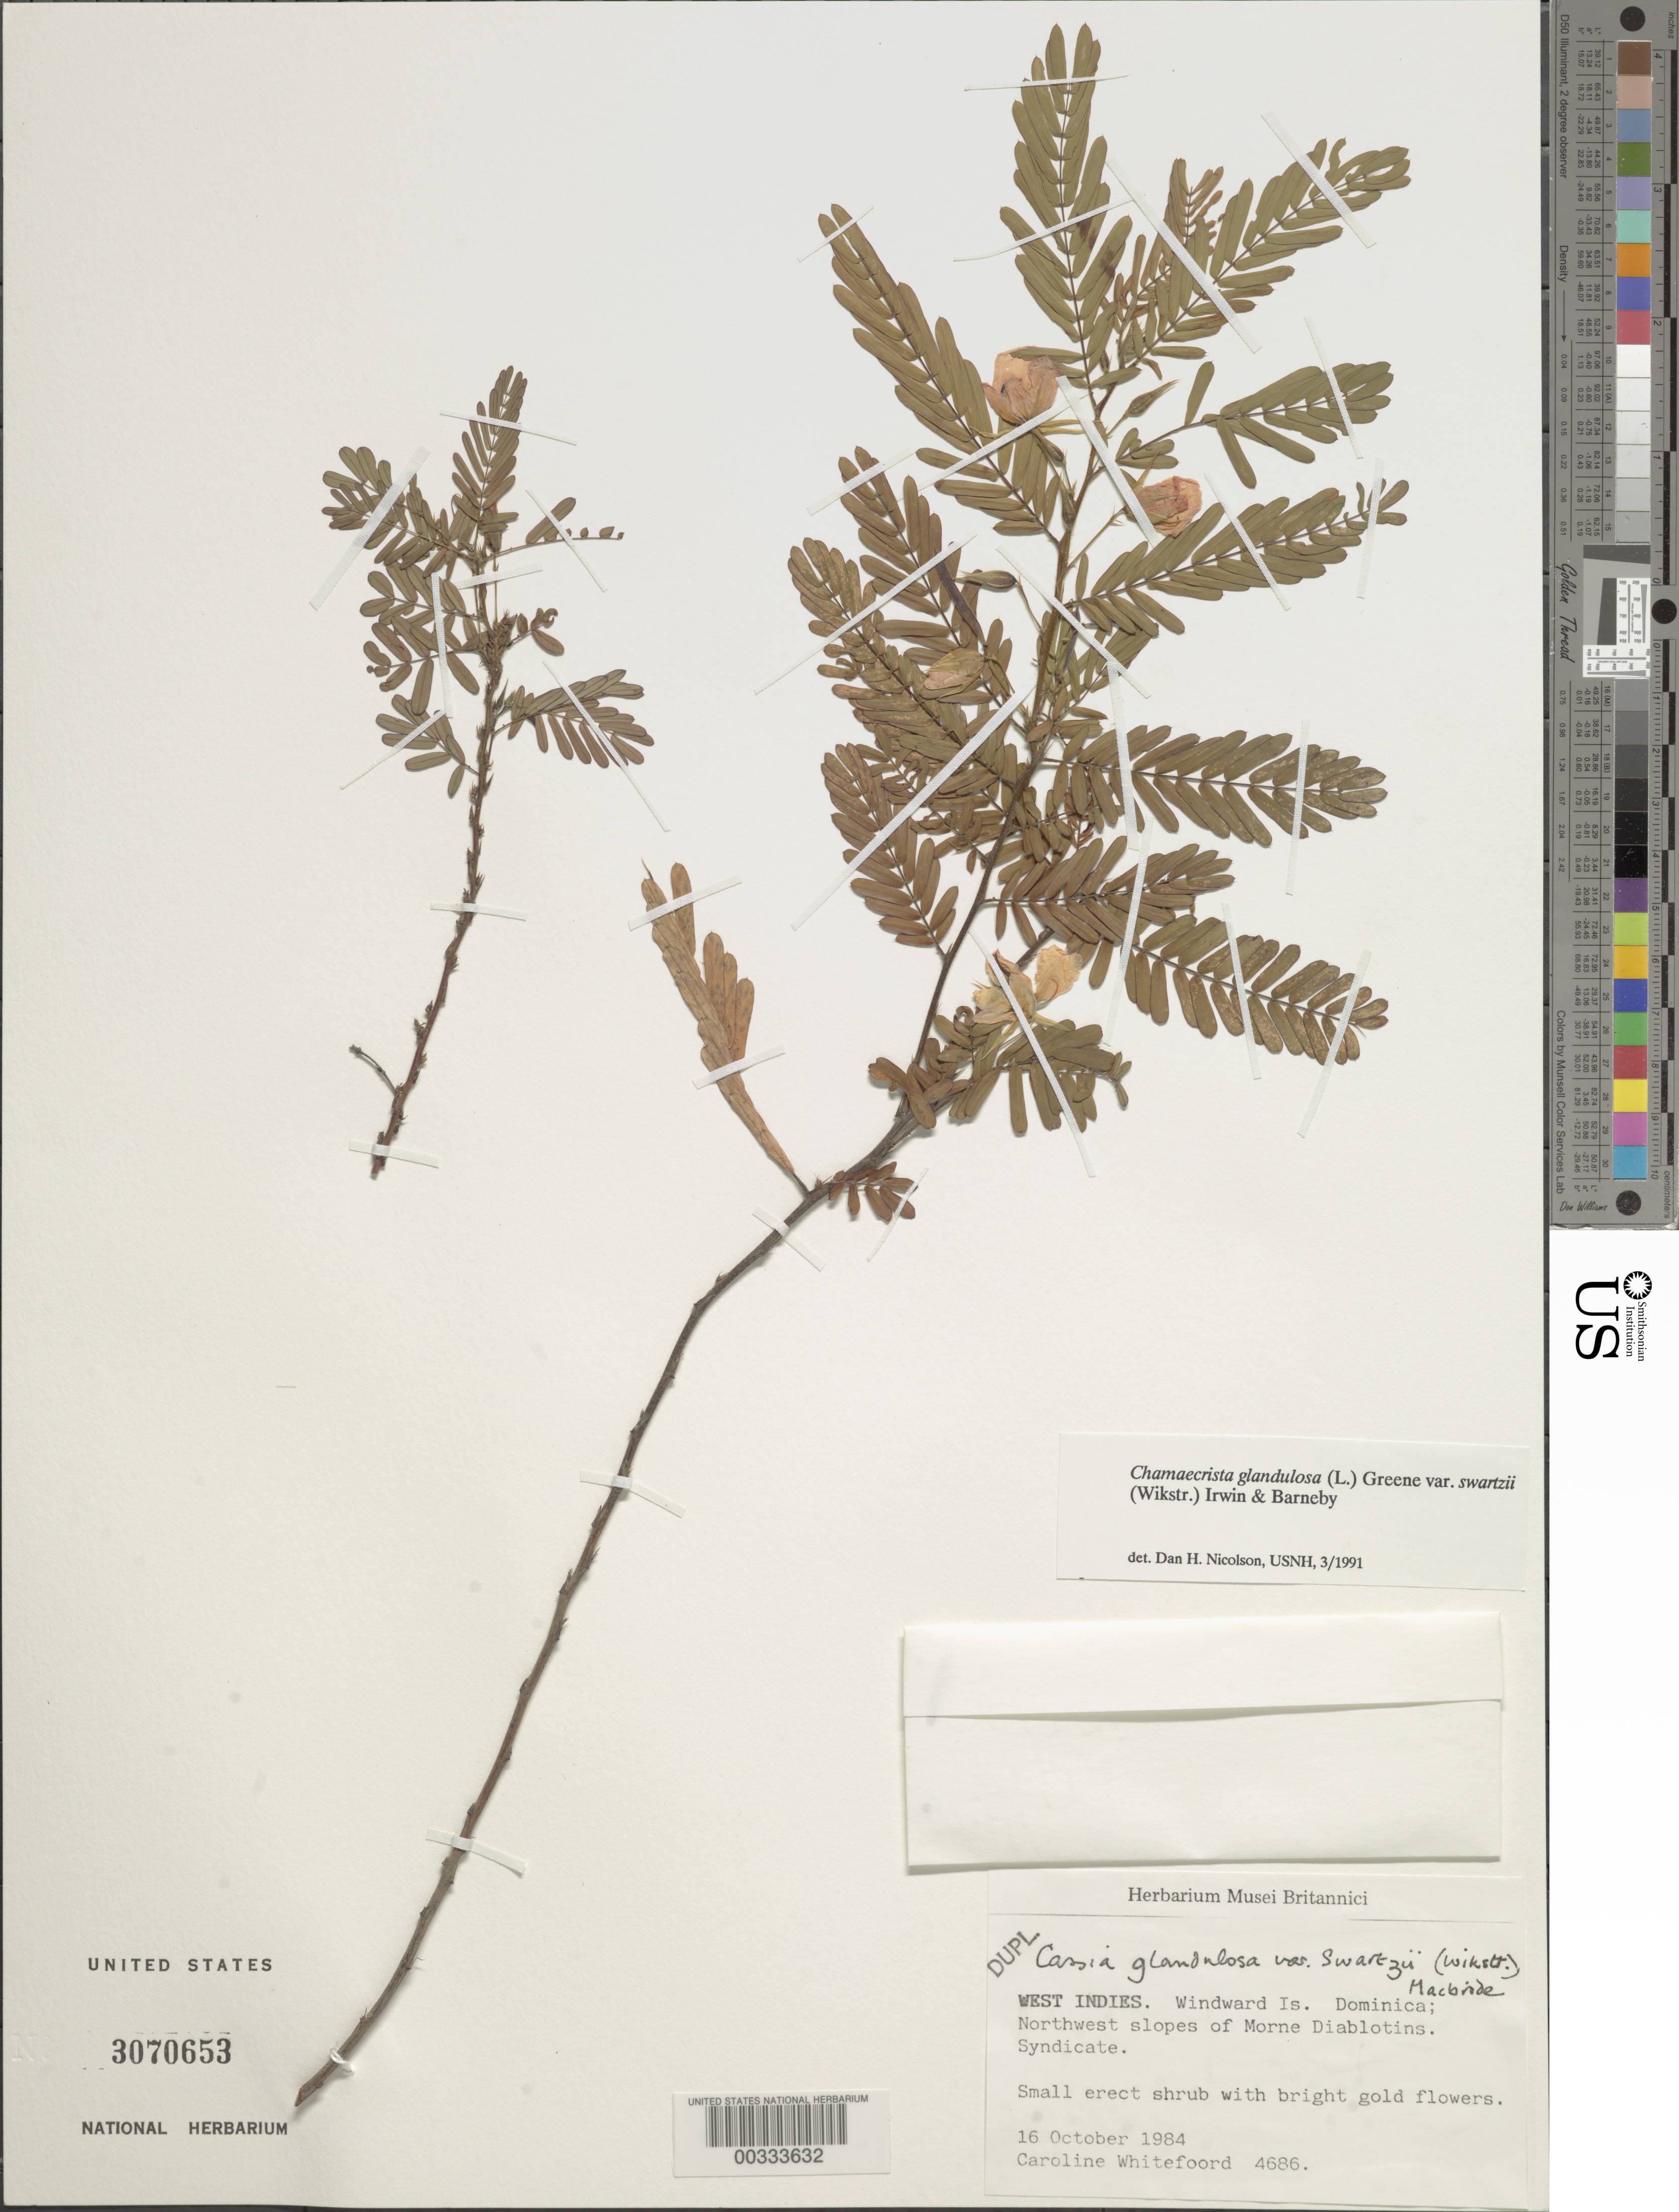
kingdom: Plantae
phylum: Tracheophyta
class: Magnoliopsida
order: Fabales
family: Fabaceae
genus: Chamaecrista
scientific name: Chamaecrista glandulosa var. swartzii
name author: (Wikstr.) H.S. Irwin & Barneby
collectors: C. Whitefoord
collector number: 4686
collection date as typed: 16 Oct 1984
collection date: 1984-10-16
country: Dominica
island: Dominica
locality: Nw slopes of morne diablotins; syndicate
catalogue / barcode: US 3070653